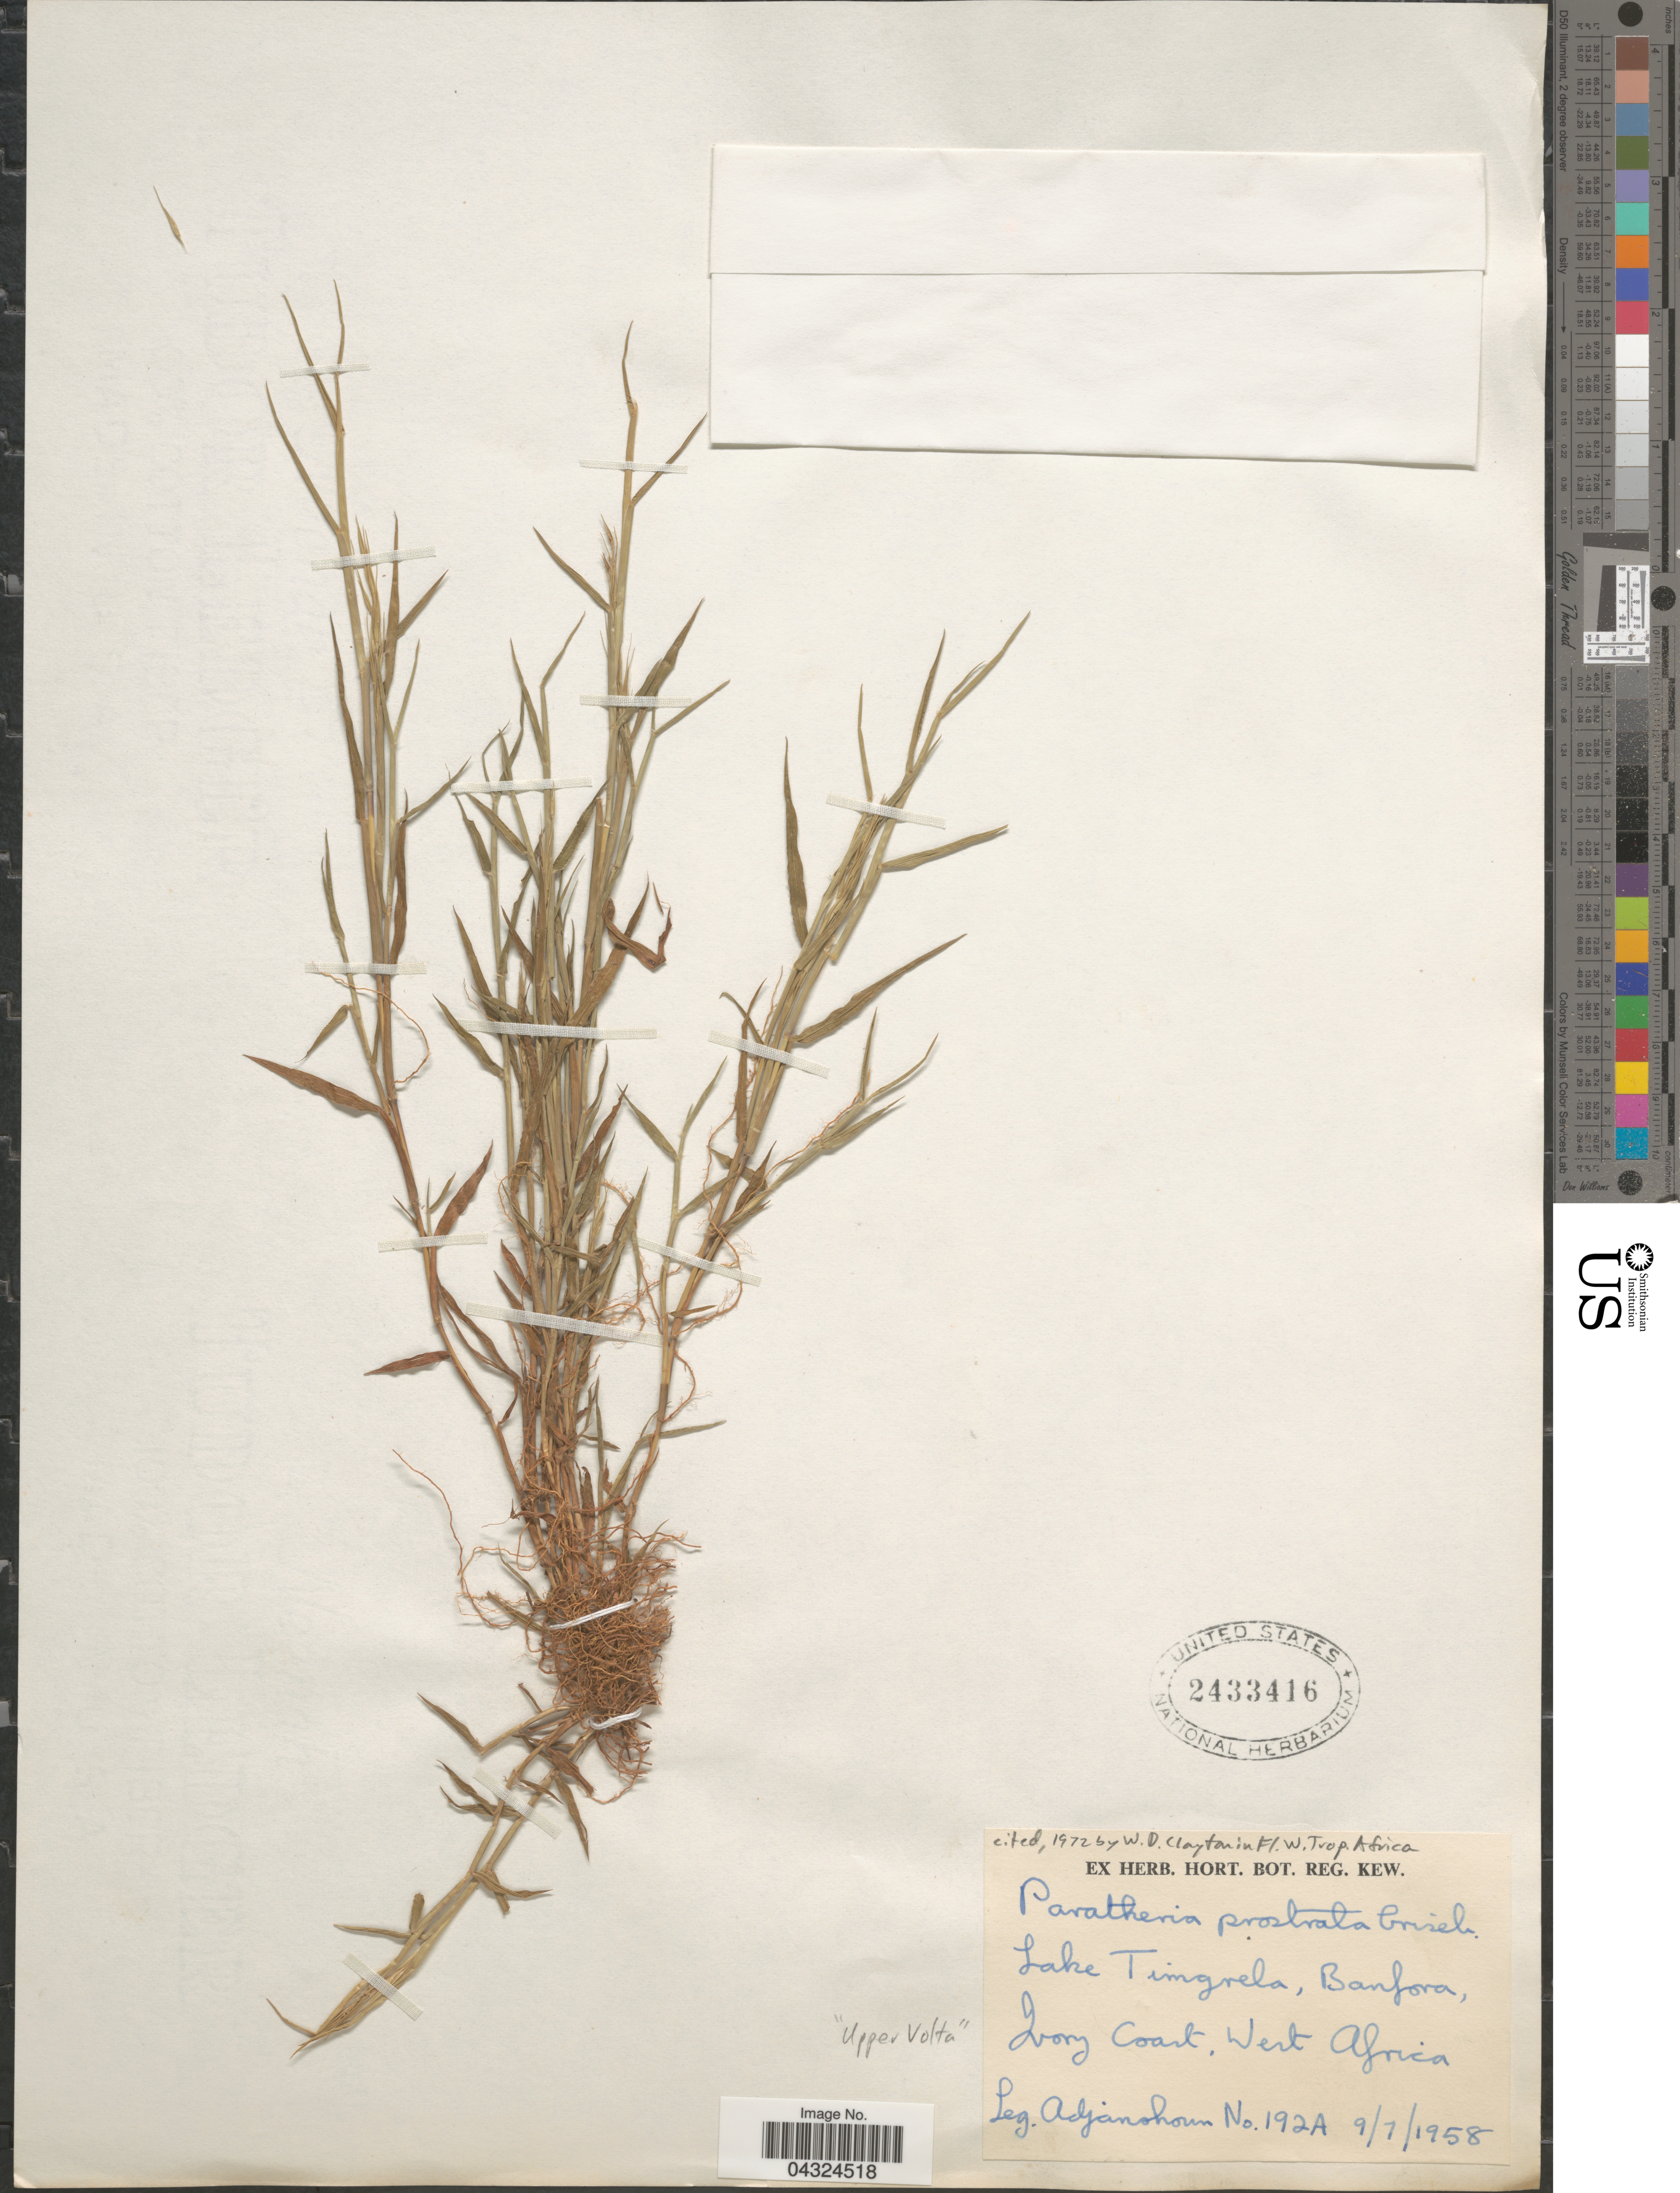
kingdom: Plantae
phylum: Tracheophyta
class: Liliopsida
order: Poales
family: Poaceae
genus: Paratheria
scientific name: Paratheria prostrata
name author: Griseb.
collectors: Adjanohoun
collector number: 192A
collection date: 1958-07-09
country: Ivory Coast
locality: Upper Volta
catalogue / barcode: US 2433416